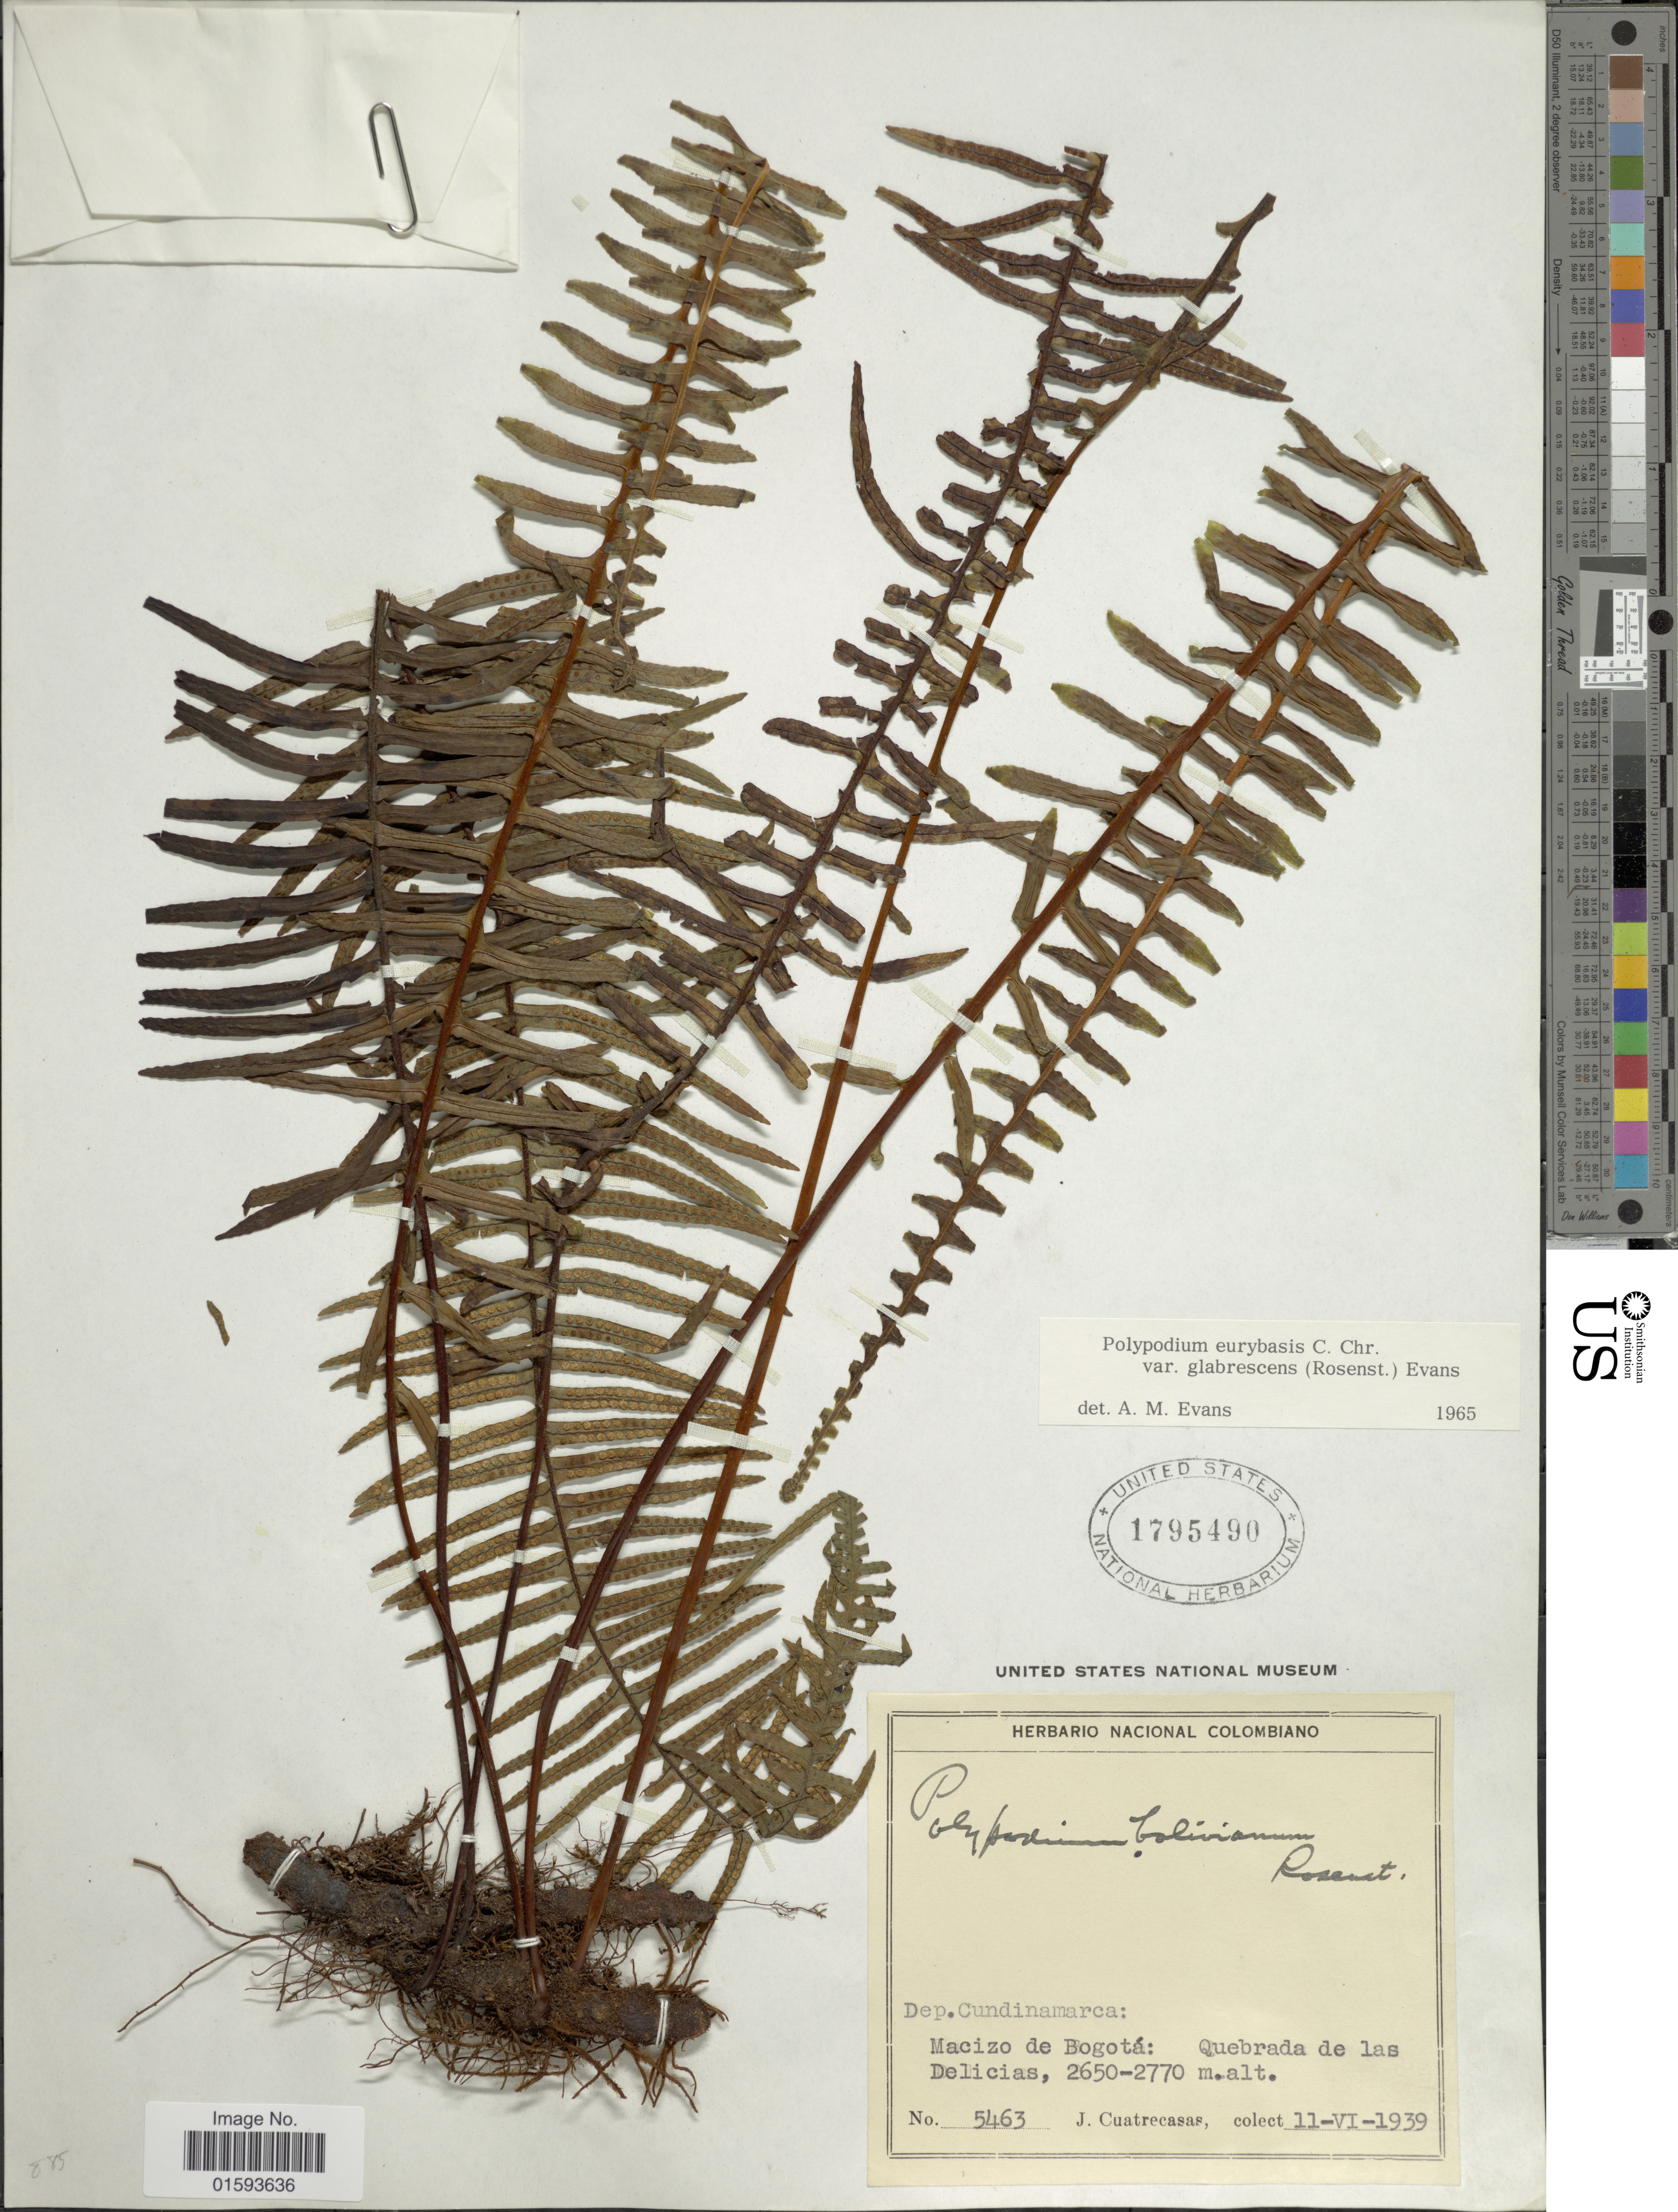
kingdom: Plantae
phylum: Tracheophyta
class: Polypodiopsida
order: Polypodiales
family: Polypodiaceae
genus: Pecluma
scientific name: Pecluma eurybasis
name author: (C. Chr.) M.G. Price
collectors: J. Cuatrecasas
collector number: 5463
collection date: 1939-06-02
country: Colombia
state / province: Cundinamarca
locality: Macizo de Bogota: Quebrada de las Delicias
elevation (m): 2650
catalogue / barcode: US 1795490